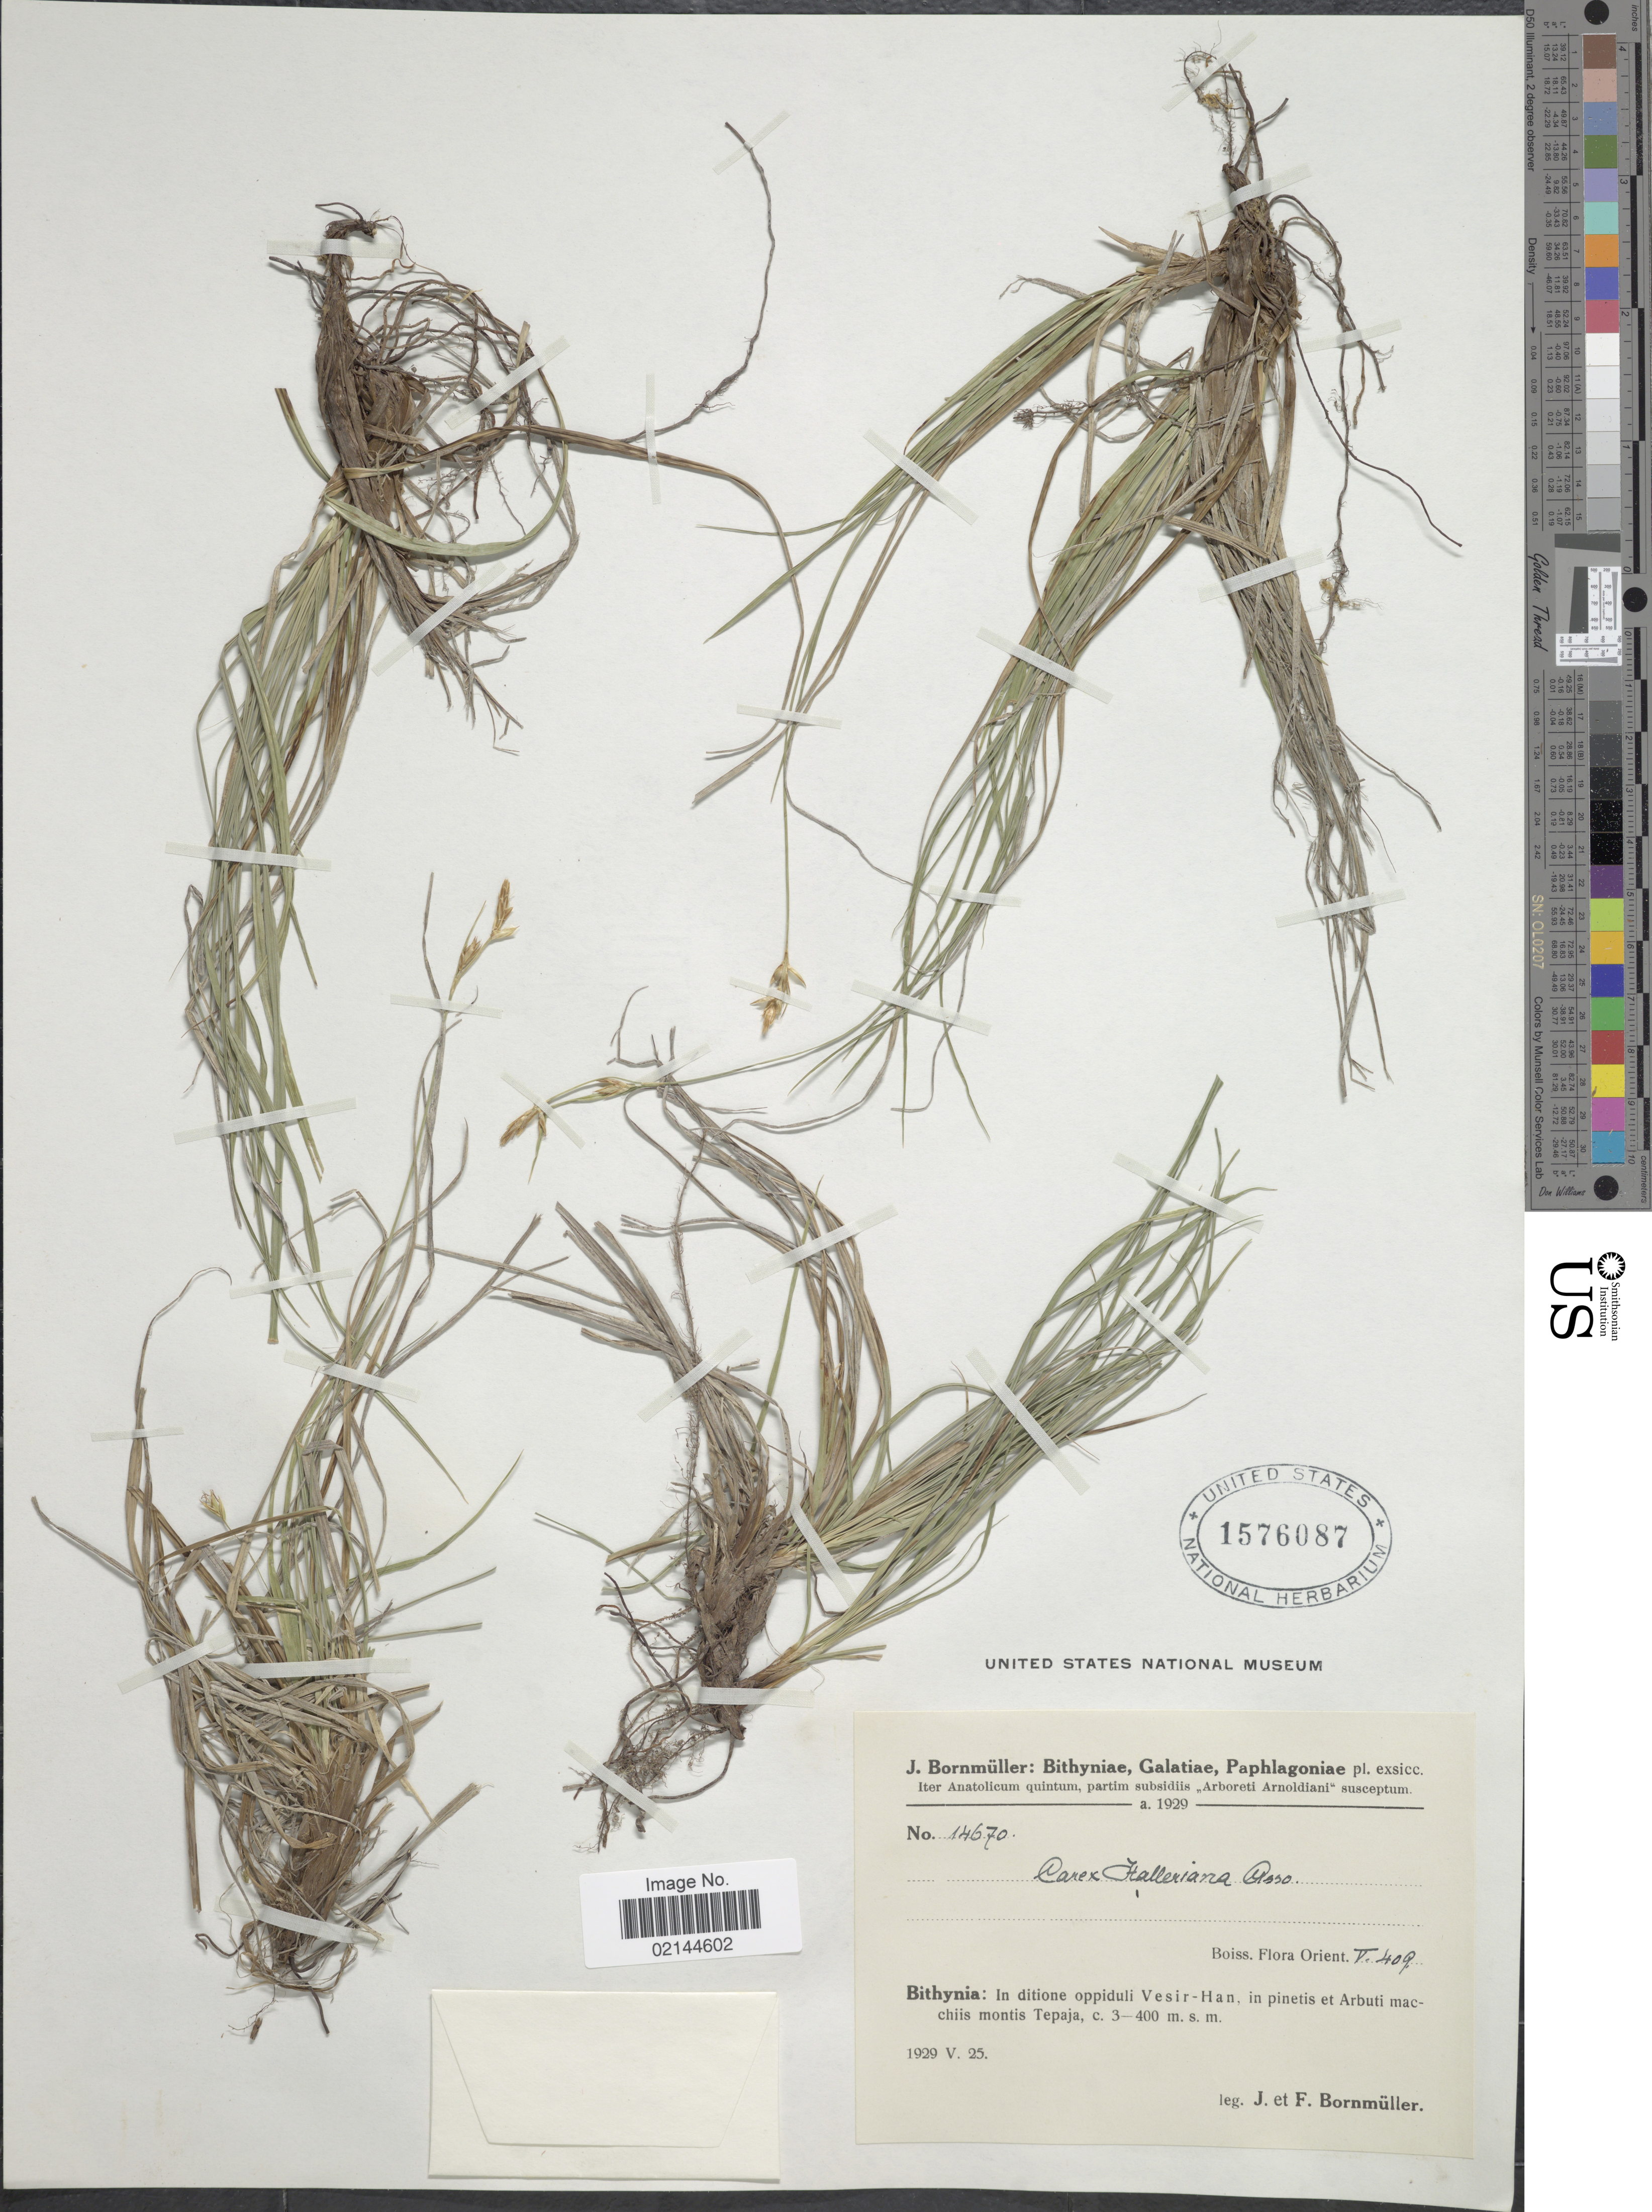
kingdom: Plantae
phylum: Tracheophyta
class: Liliopsida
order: Poales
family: Cyperaceae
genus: Carex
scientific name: Carex halleriana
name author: Asso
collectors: J. Bornmüller & F. Bornmüller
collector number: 14670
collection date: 1929-05-25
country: Turkey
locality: Bithynia: In ditione oppiduli Vesir-Han, in pinetis et Arburti macchiis montis Tepaja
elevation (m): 300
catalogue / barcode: US 1576087